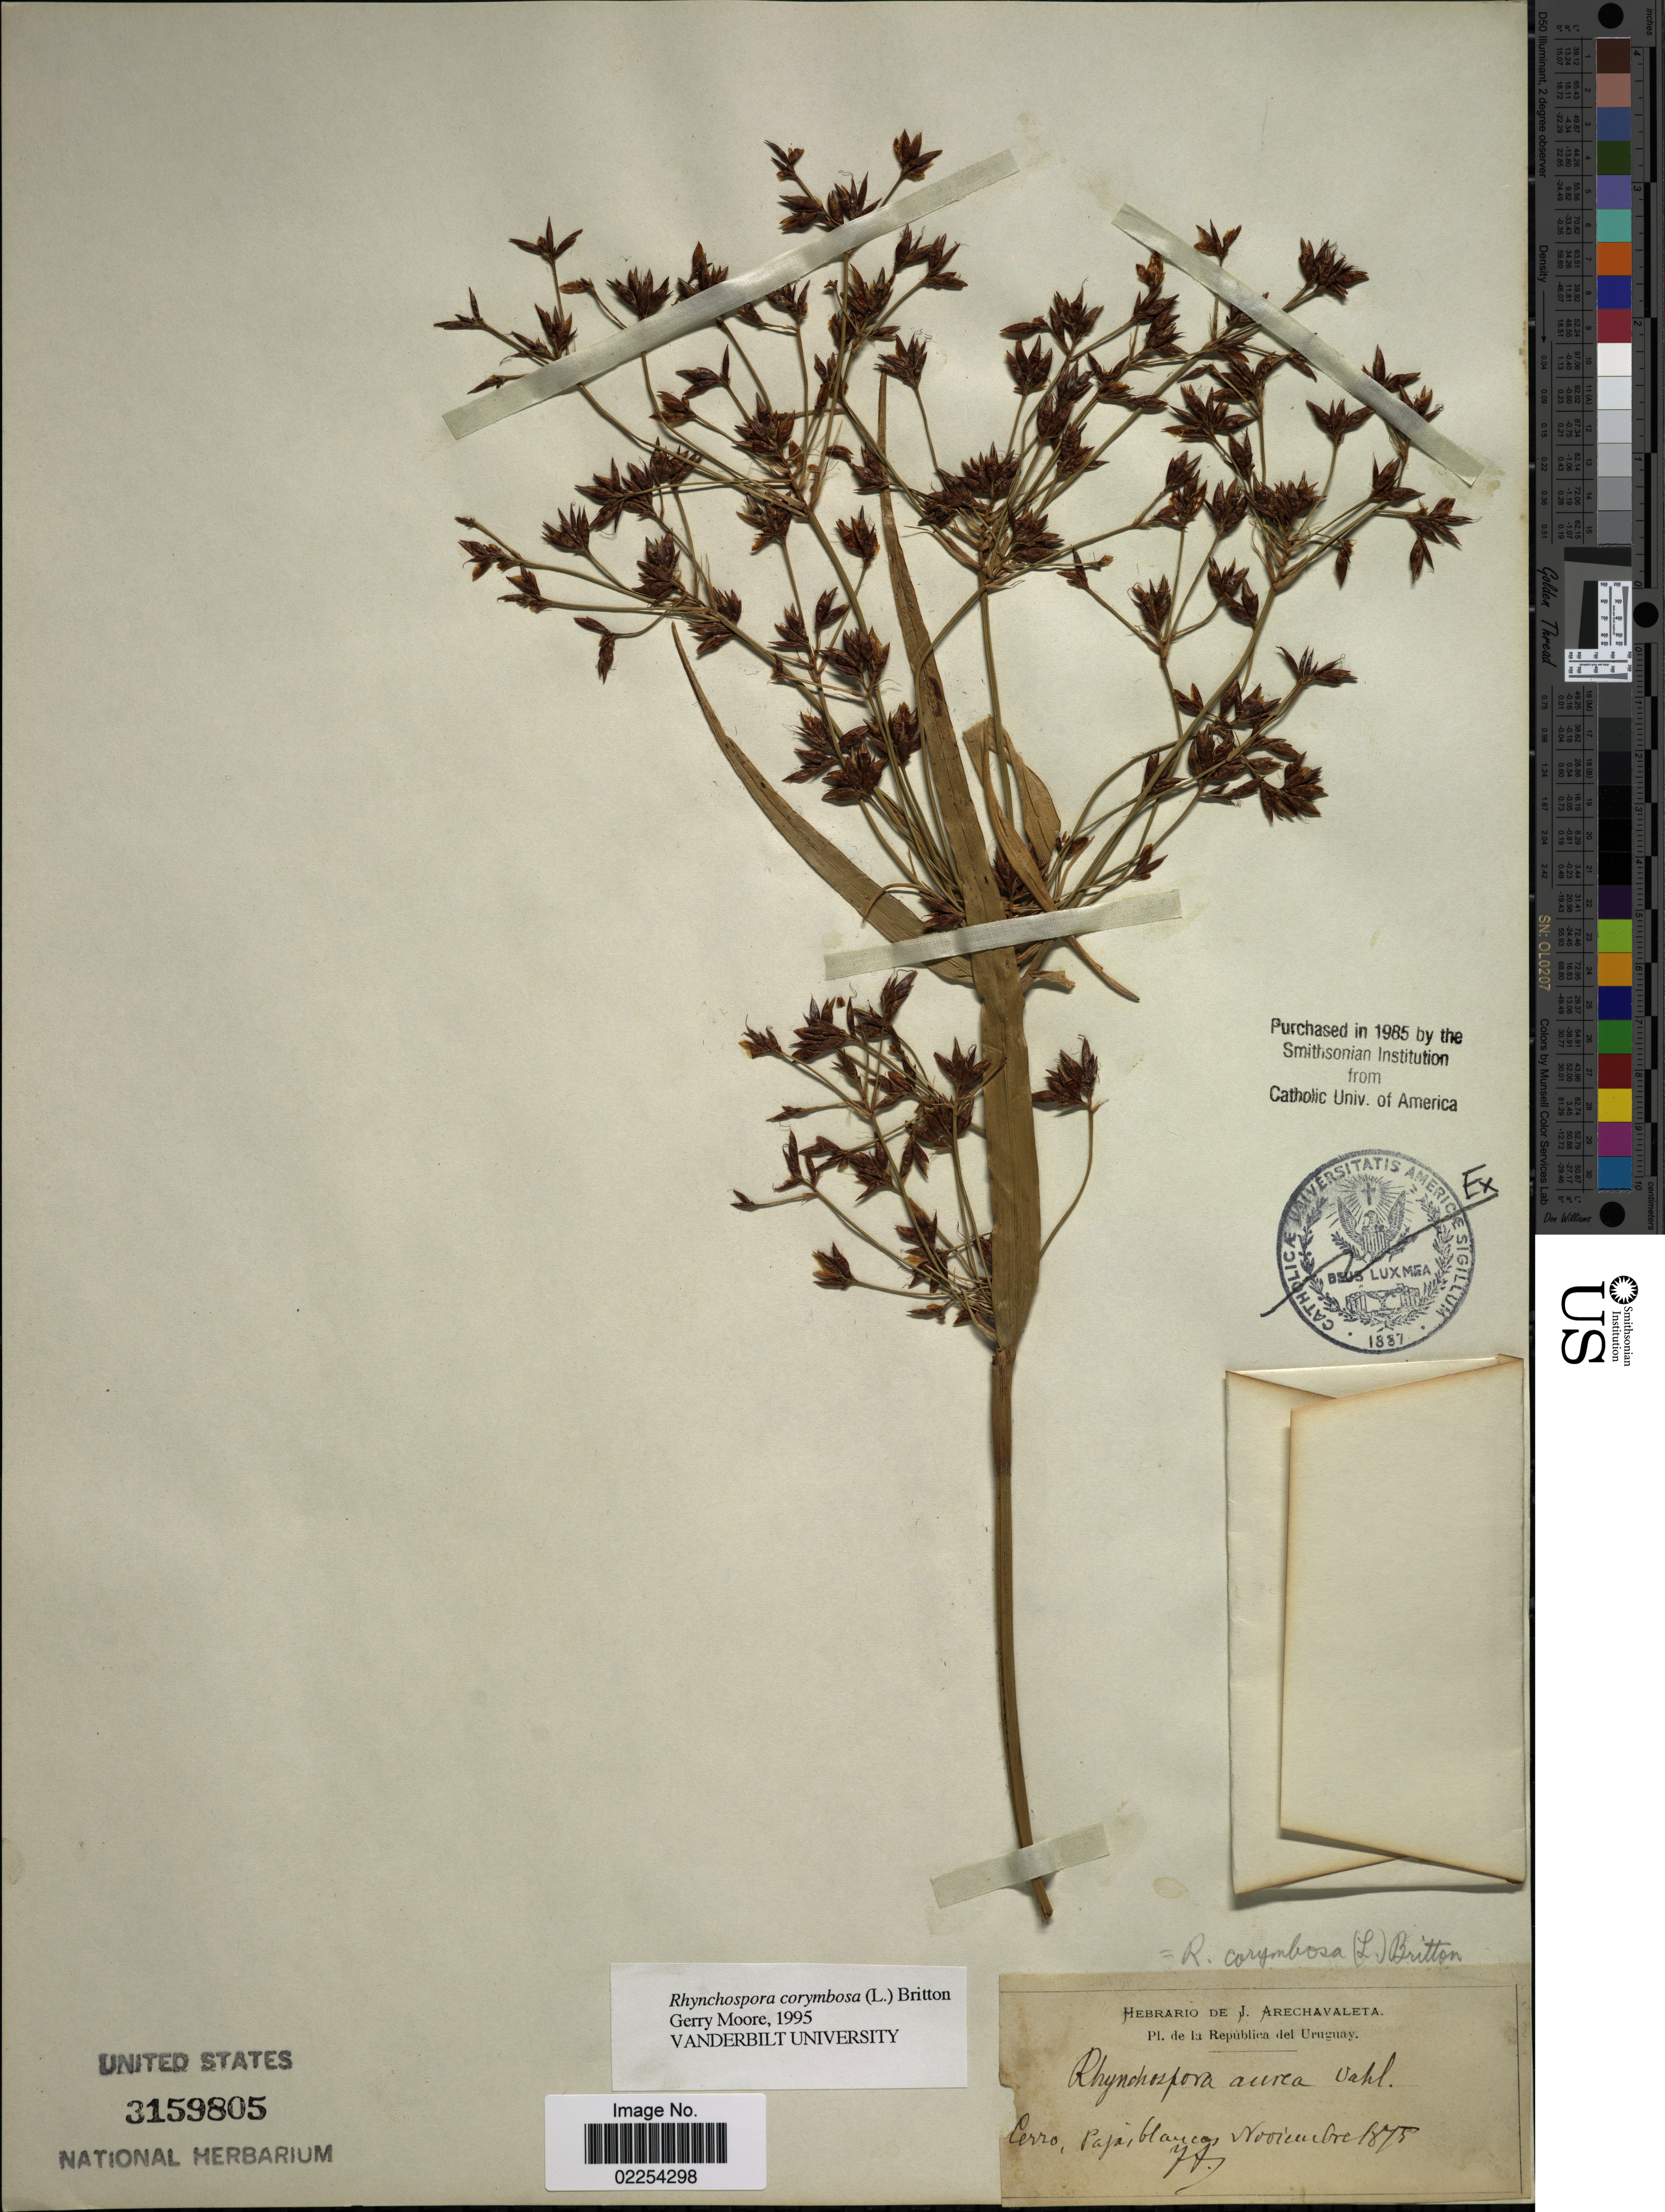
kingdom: Plantae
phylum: Tracheophyta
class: Liliopsida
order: Poales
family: Cyperaceae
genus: Rhynchospora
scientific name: Rhynchospora corymbosa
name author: (L.) Britton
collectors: ex herb. de J. Arechavaleta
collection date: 1875-11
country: Uruguay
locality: Pl. de la Republica del Uruguay, Cerro, Paja, blanca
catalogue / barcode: US 3159805